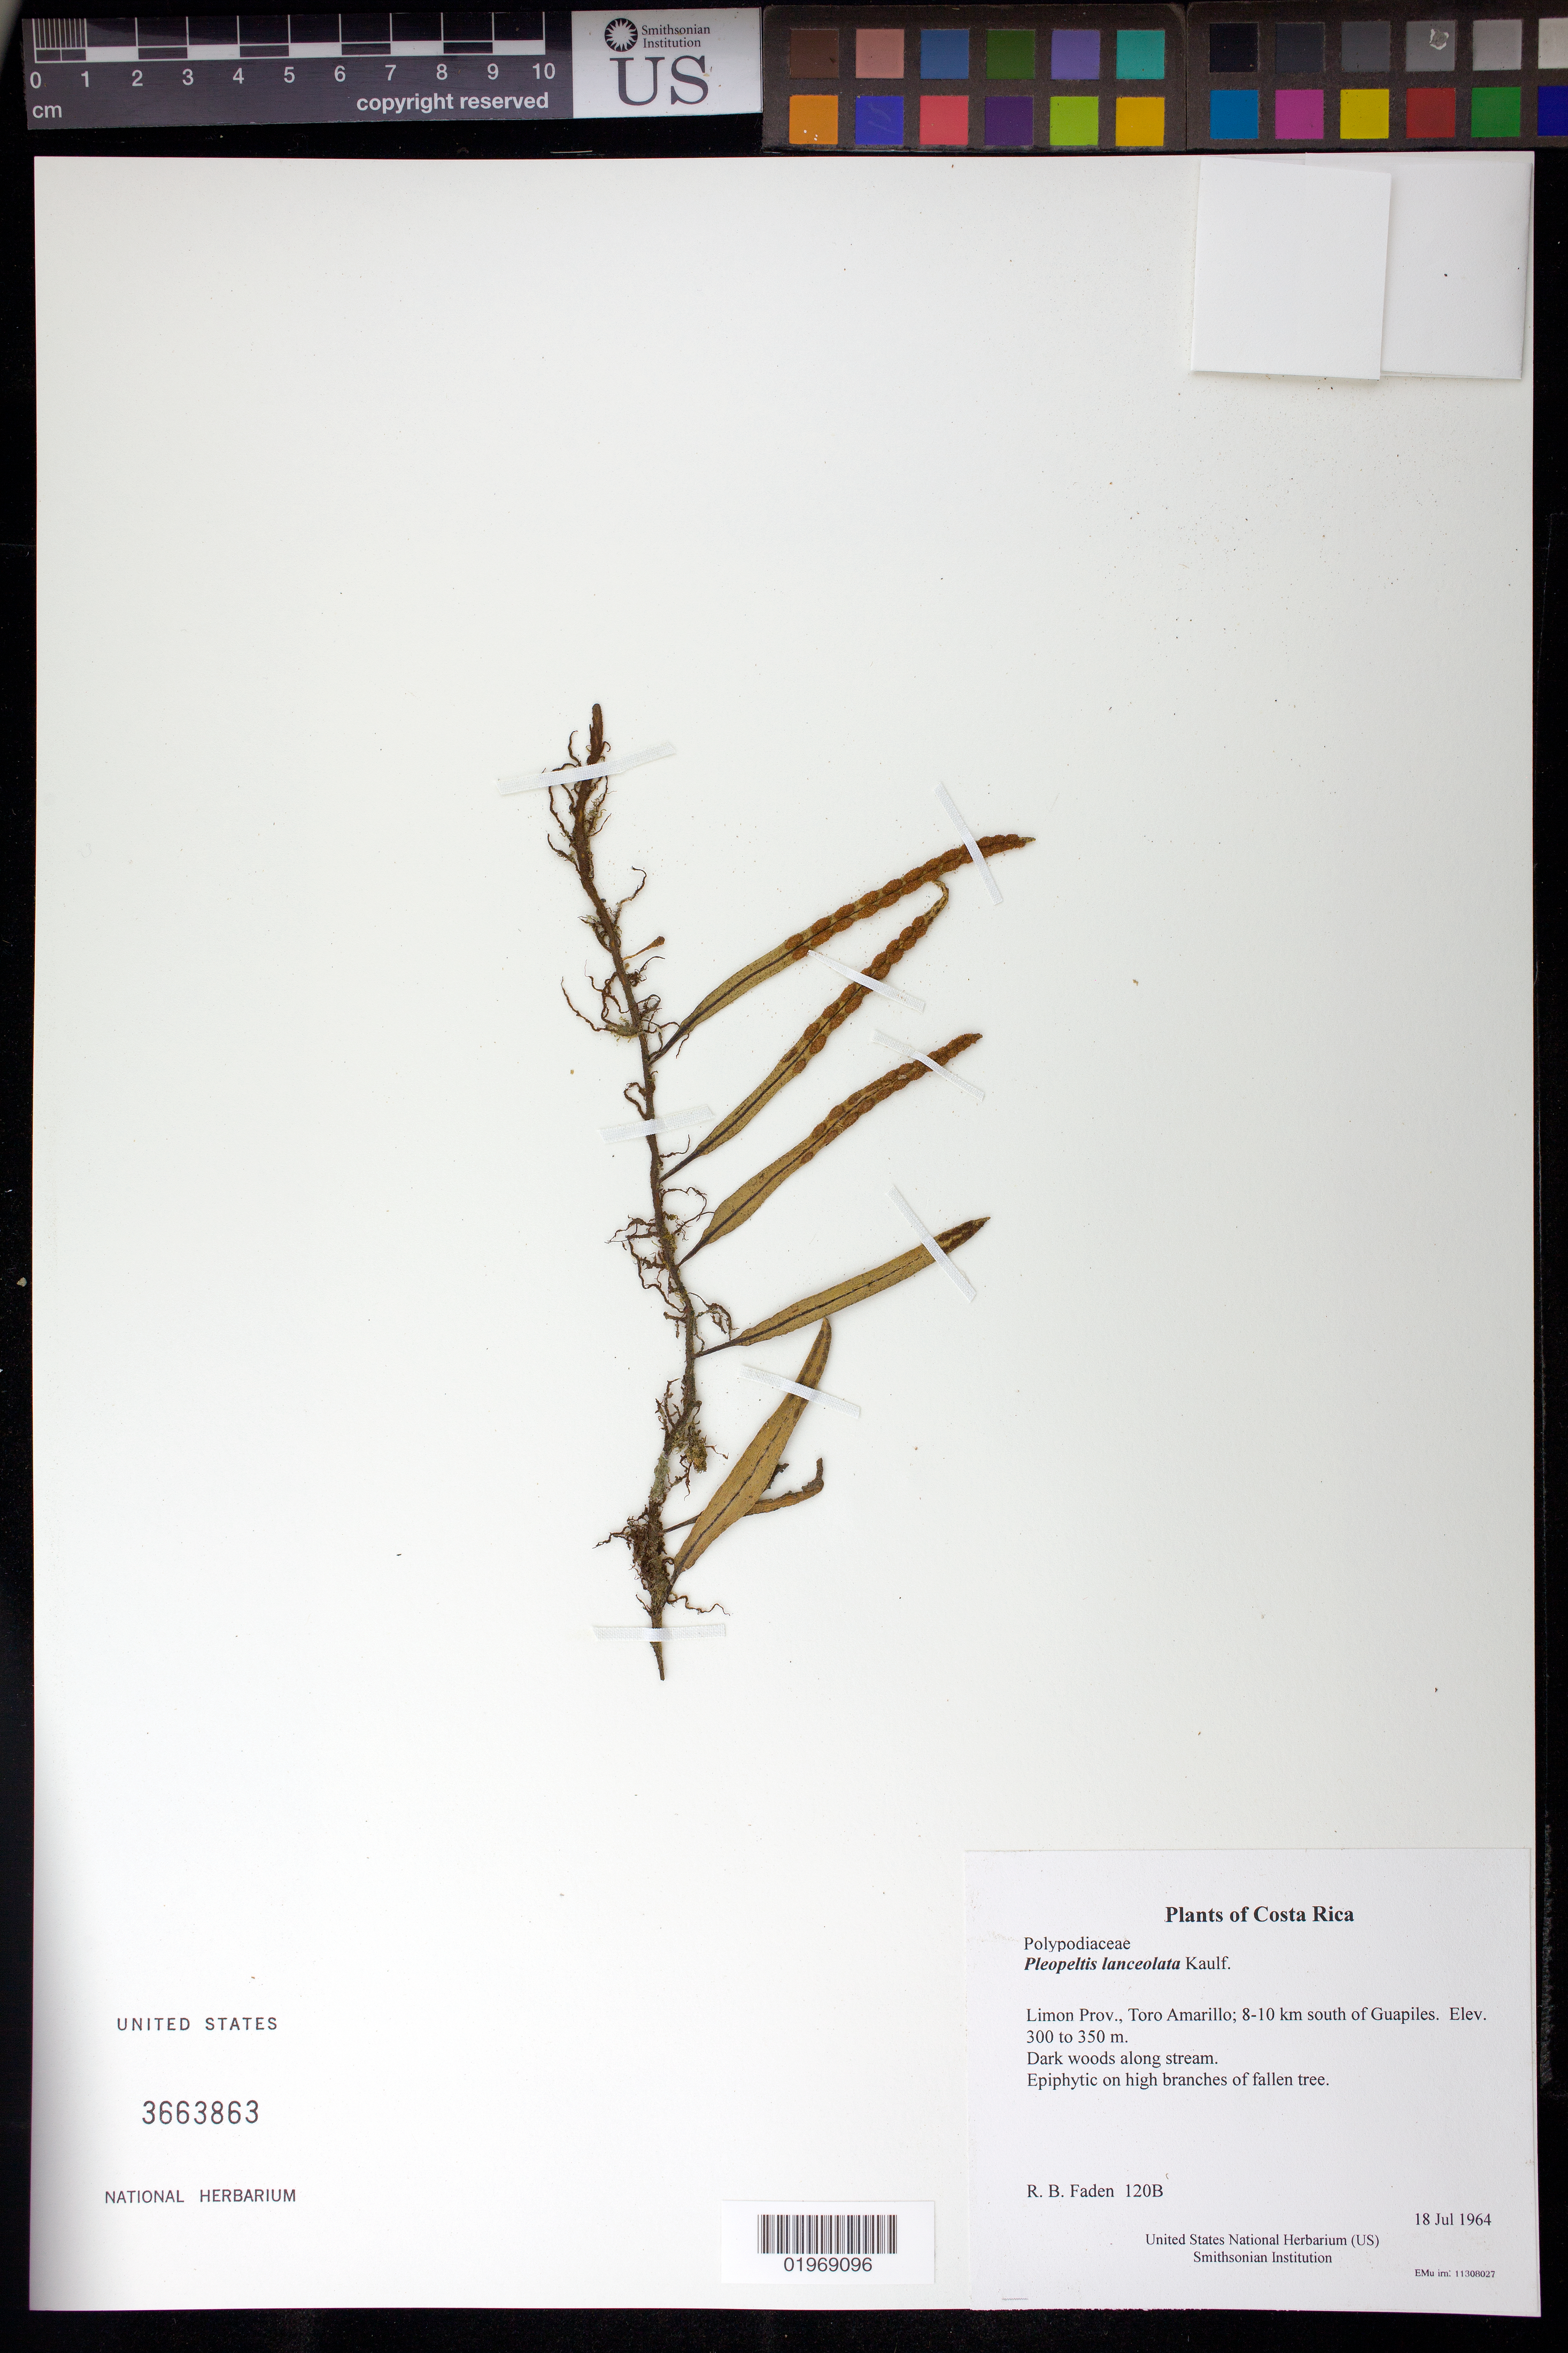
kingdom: Plantae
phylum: Tracheophyta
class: Polypodiopsida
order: Polypodiales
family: Polypodiaceae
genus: Pleopeltis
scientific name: Pleopeltis lanceolata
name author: Kaulf.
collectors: R. B. Faden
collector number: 120B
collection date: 1964-07-18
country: Costa Rica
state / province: Limon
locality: Toro Amarillo; 8-10 km south of Guapiles.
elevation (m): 300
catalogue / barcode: US 3663863